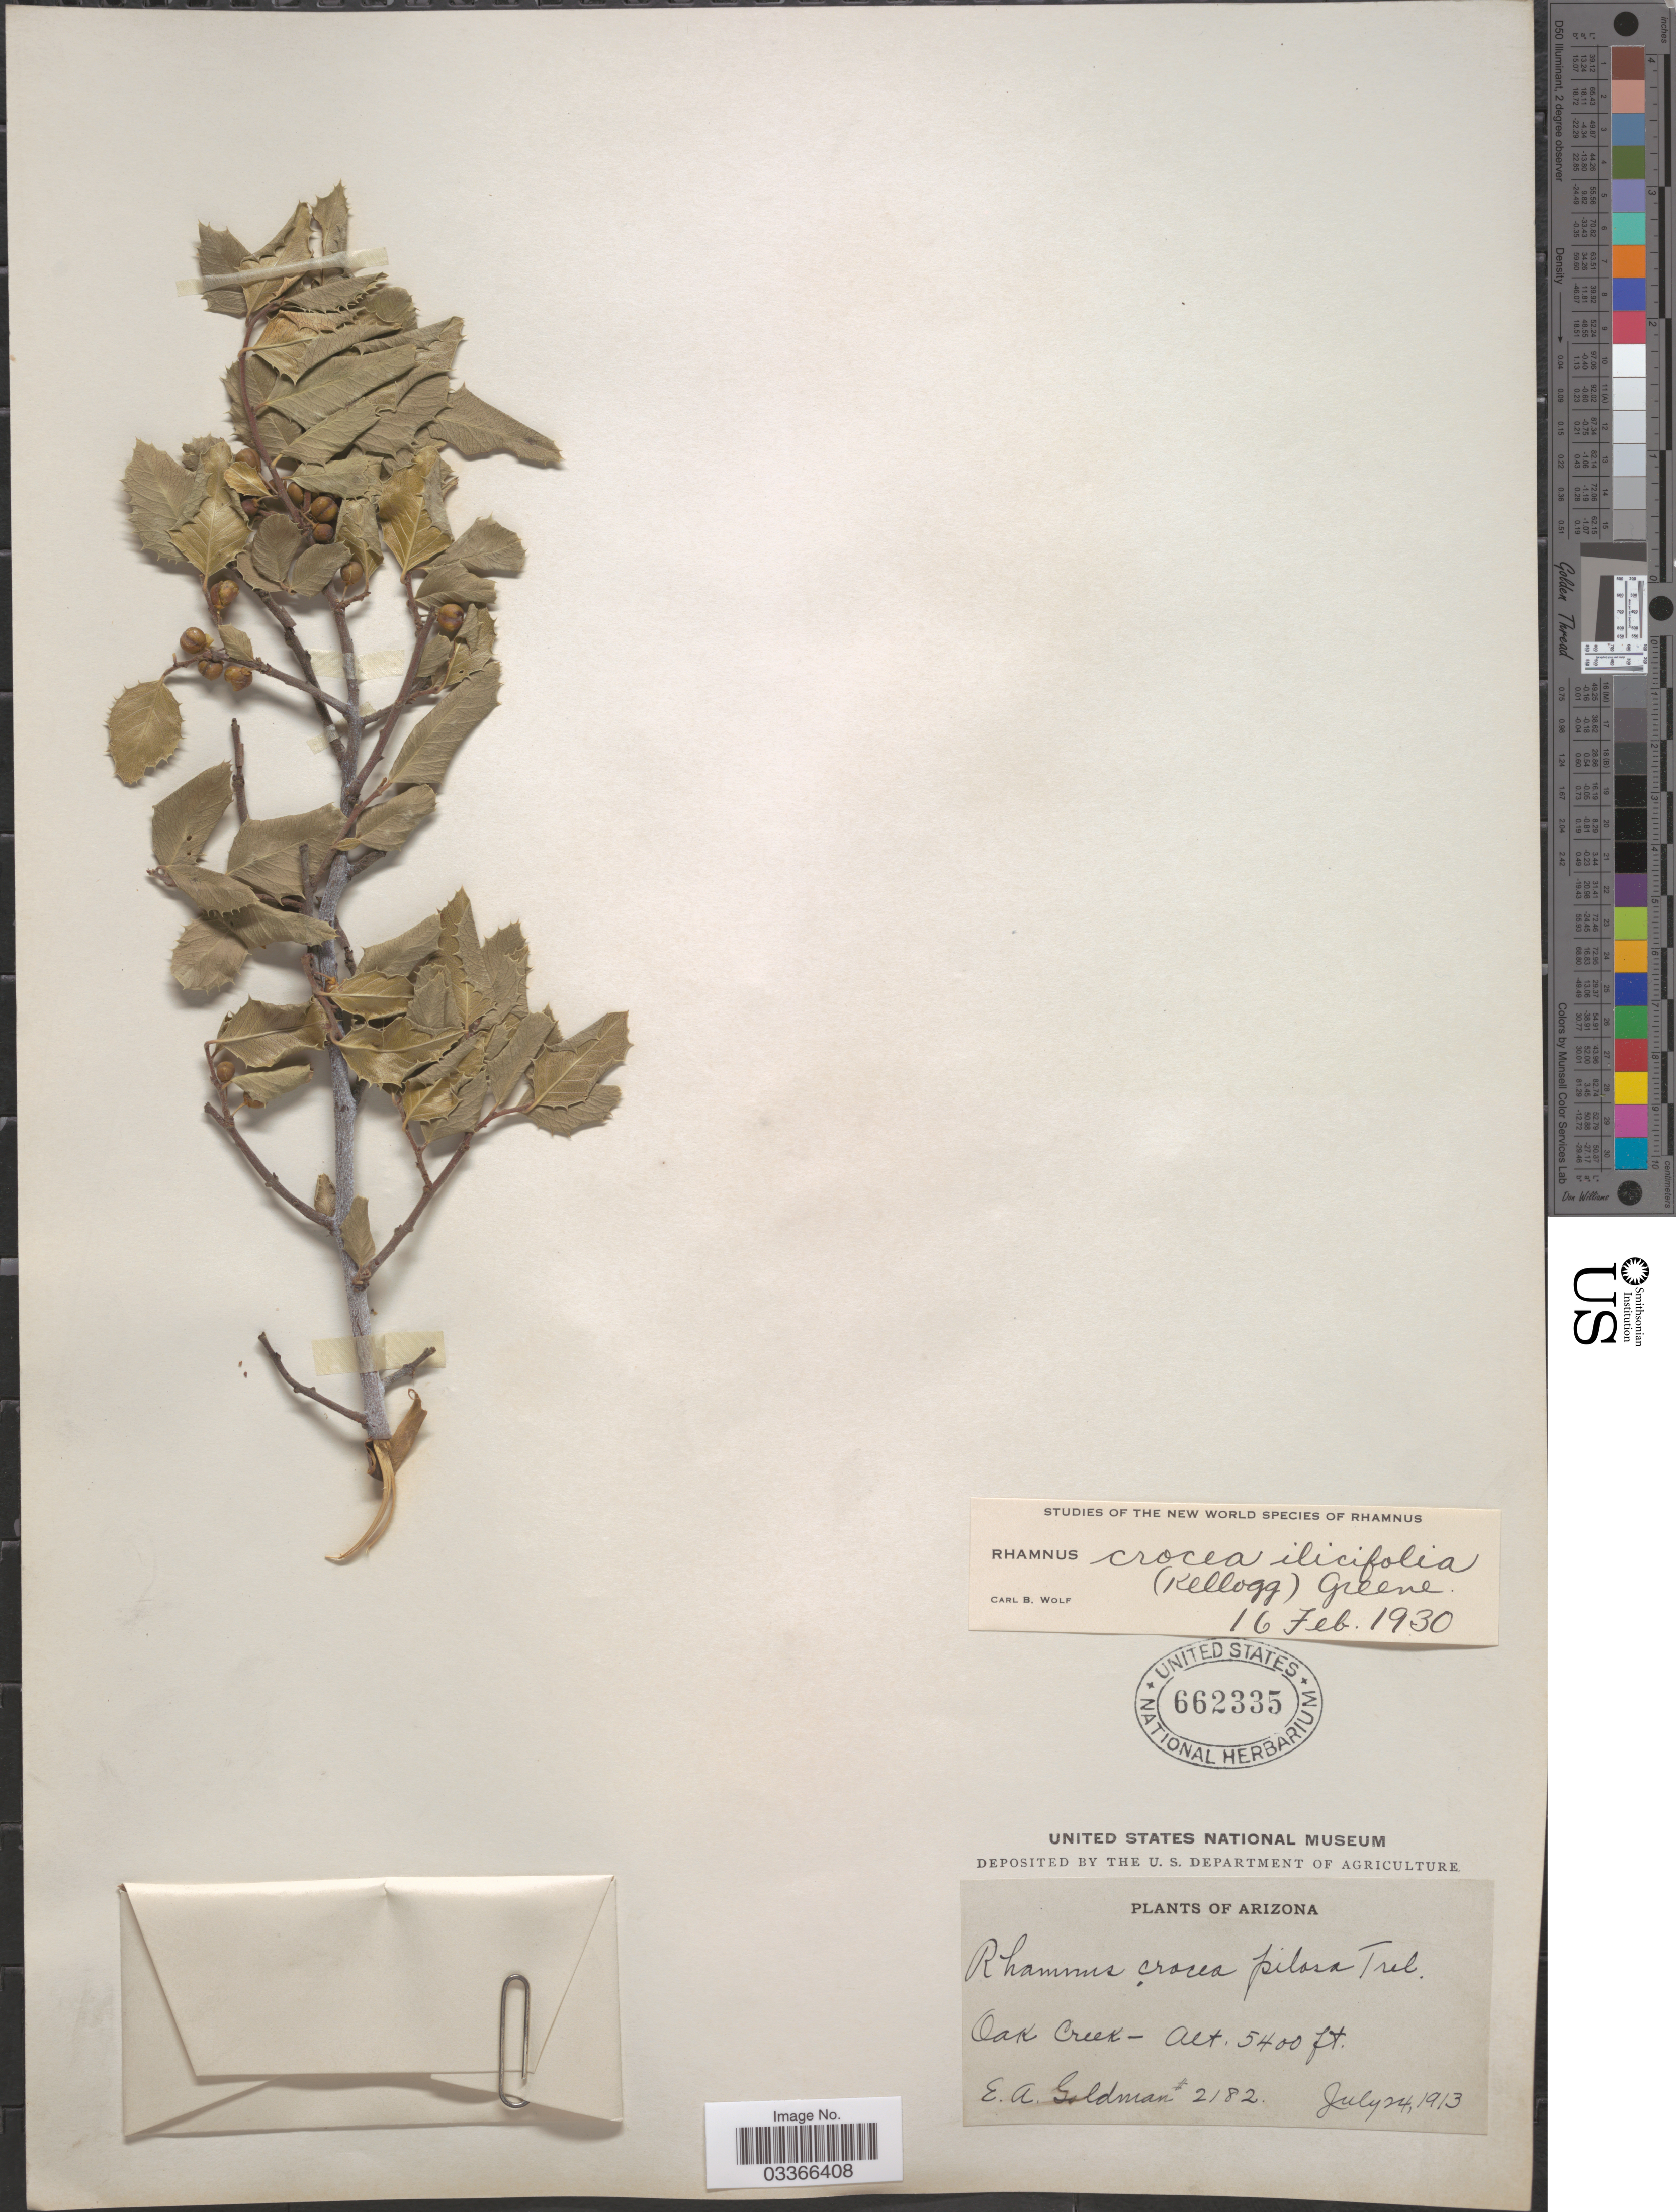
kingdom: Plantae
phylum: Tracheophyta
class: Magnoliopsida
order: Rosales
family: Rhamnaceae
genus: Rhamnus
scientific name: Rhamnus crocea var. ilicifolia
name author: (Kellogg) Greene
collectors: E. A. Goldman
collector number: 2182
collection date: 1913-07-24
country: United States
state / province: Arizona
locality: Oak Creek.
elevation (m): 1646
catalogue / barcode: US 662335